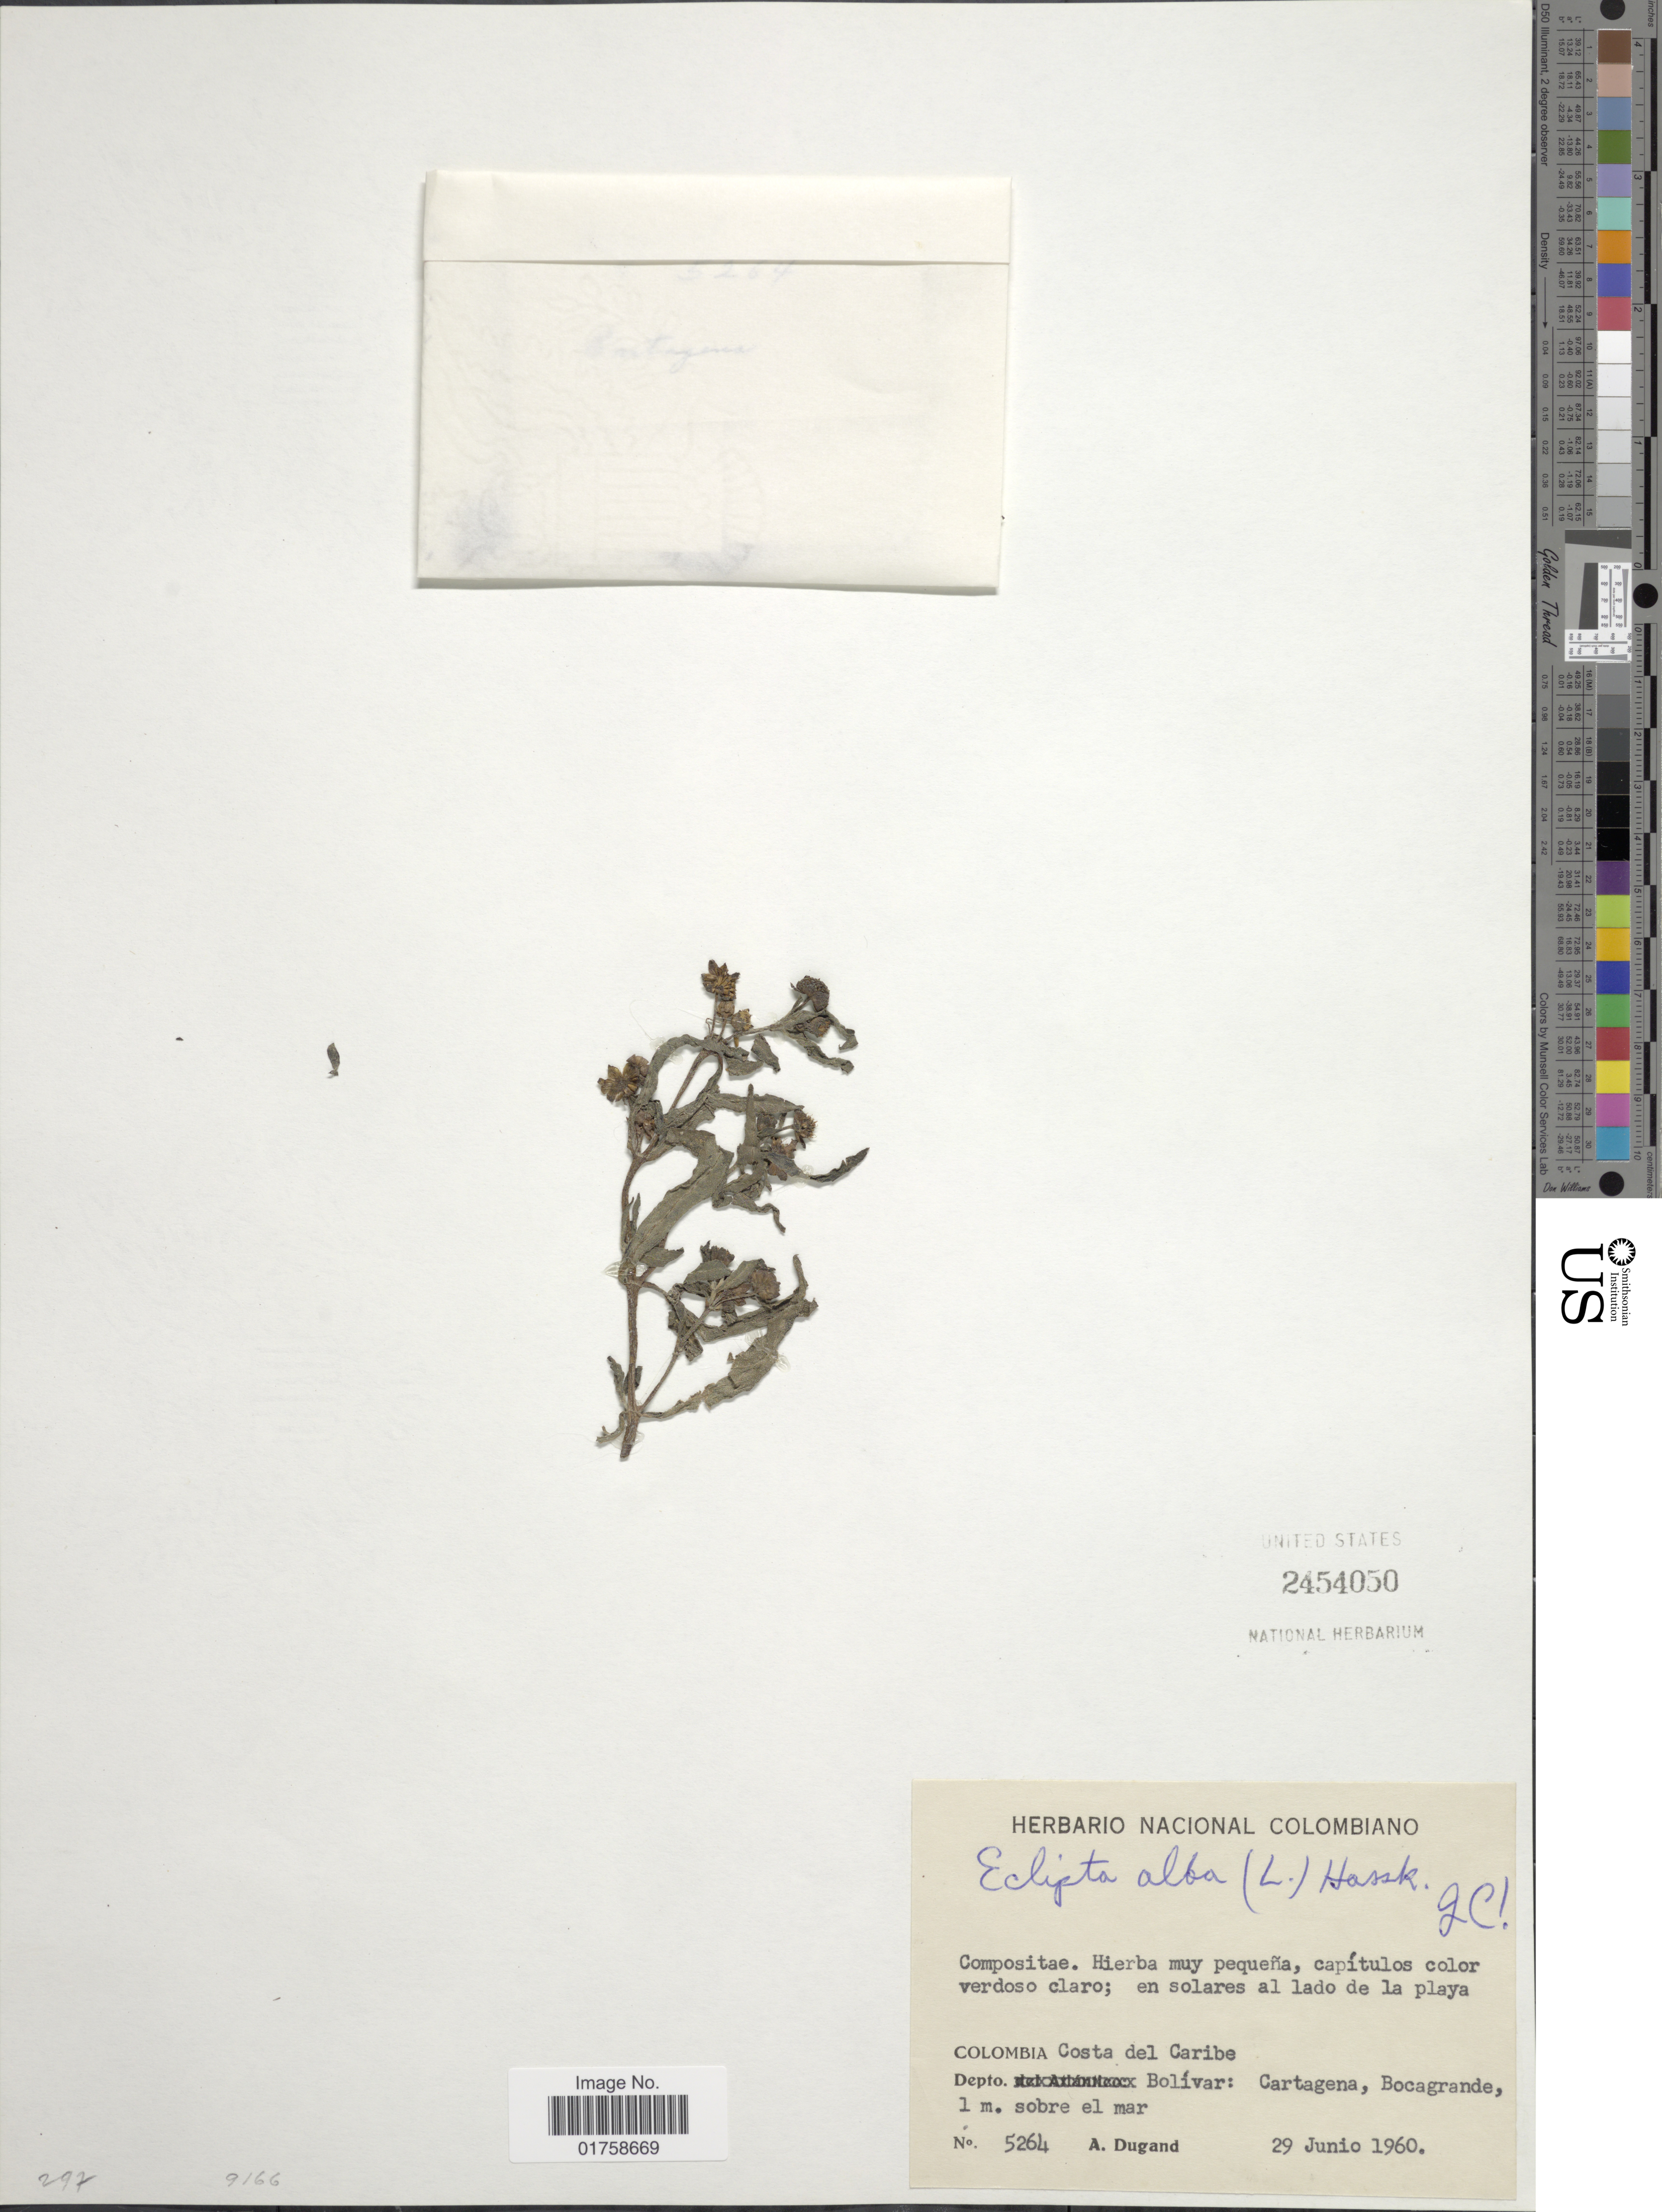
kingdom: Plantae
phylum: Tracheophyta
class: Magnoliopsida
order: Asterales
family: Asteraceae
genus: Eclipta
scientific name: Eclipta alba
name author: (L.) Hassk.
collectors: A. Dugand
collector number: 5264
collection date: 1930-06-29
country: Colombia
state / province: Bolívar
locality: Colombia Costa del Caribe. Depto. Bolivar: Cartagena, Bocagrande, 1 m. sobre el mar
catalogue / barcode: US 2454050